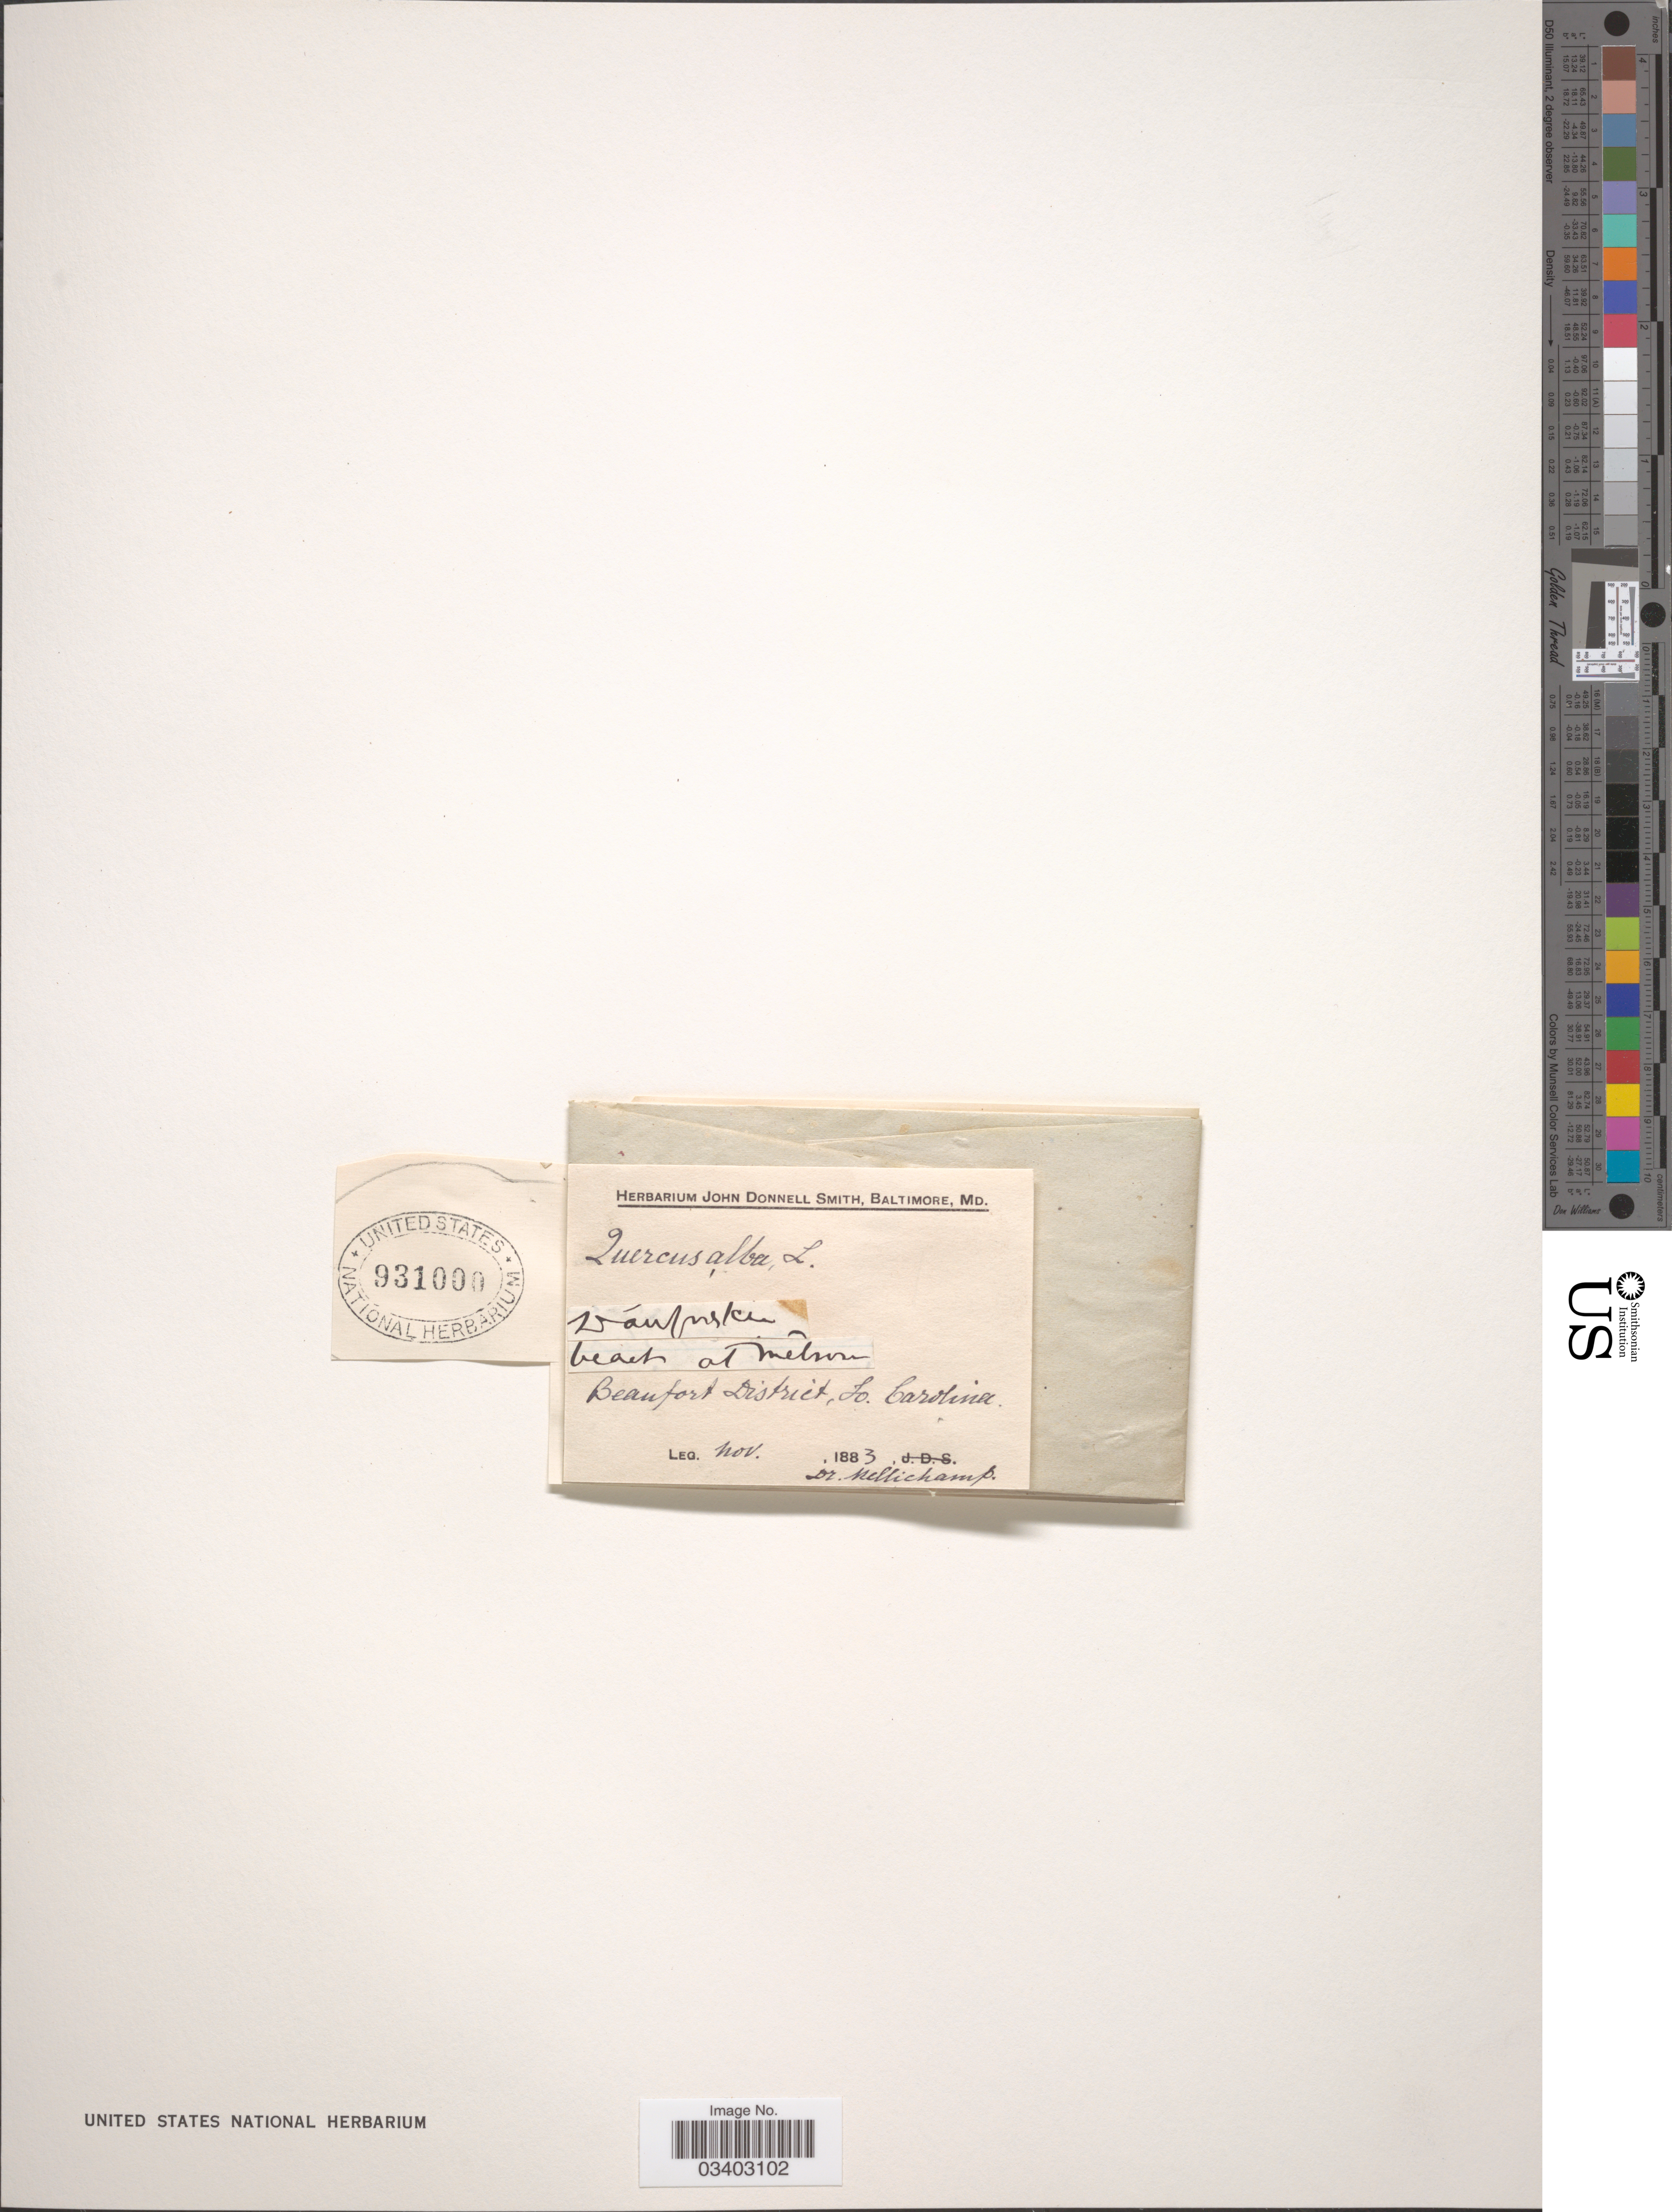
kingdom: Plantae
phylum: Tracheophyta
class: Magnoliopsida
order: Fagales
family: Fagaceae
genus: Quercus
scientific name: Quercus alba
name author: L.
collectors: -. Mellichamp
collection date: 1883-11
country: United States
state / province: South Carolina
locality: Beach at Nelson. Beaufort District.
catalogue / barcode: US 931000